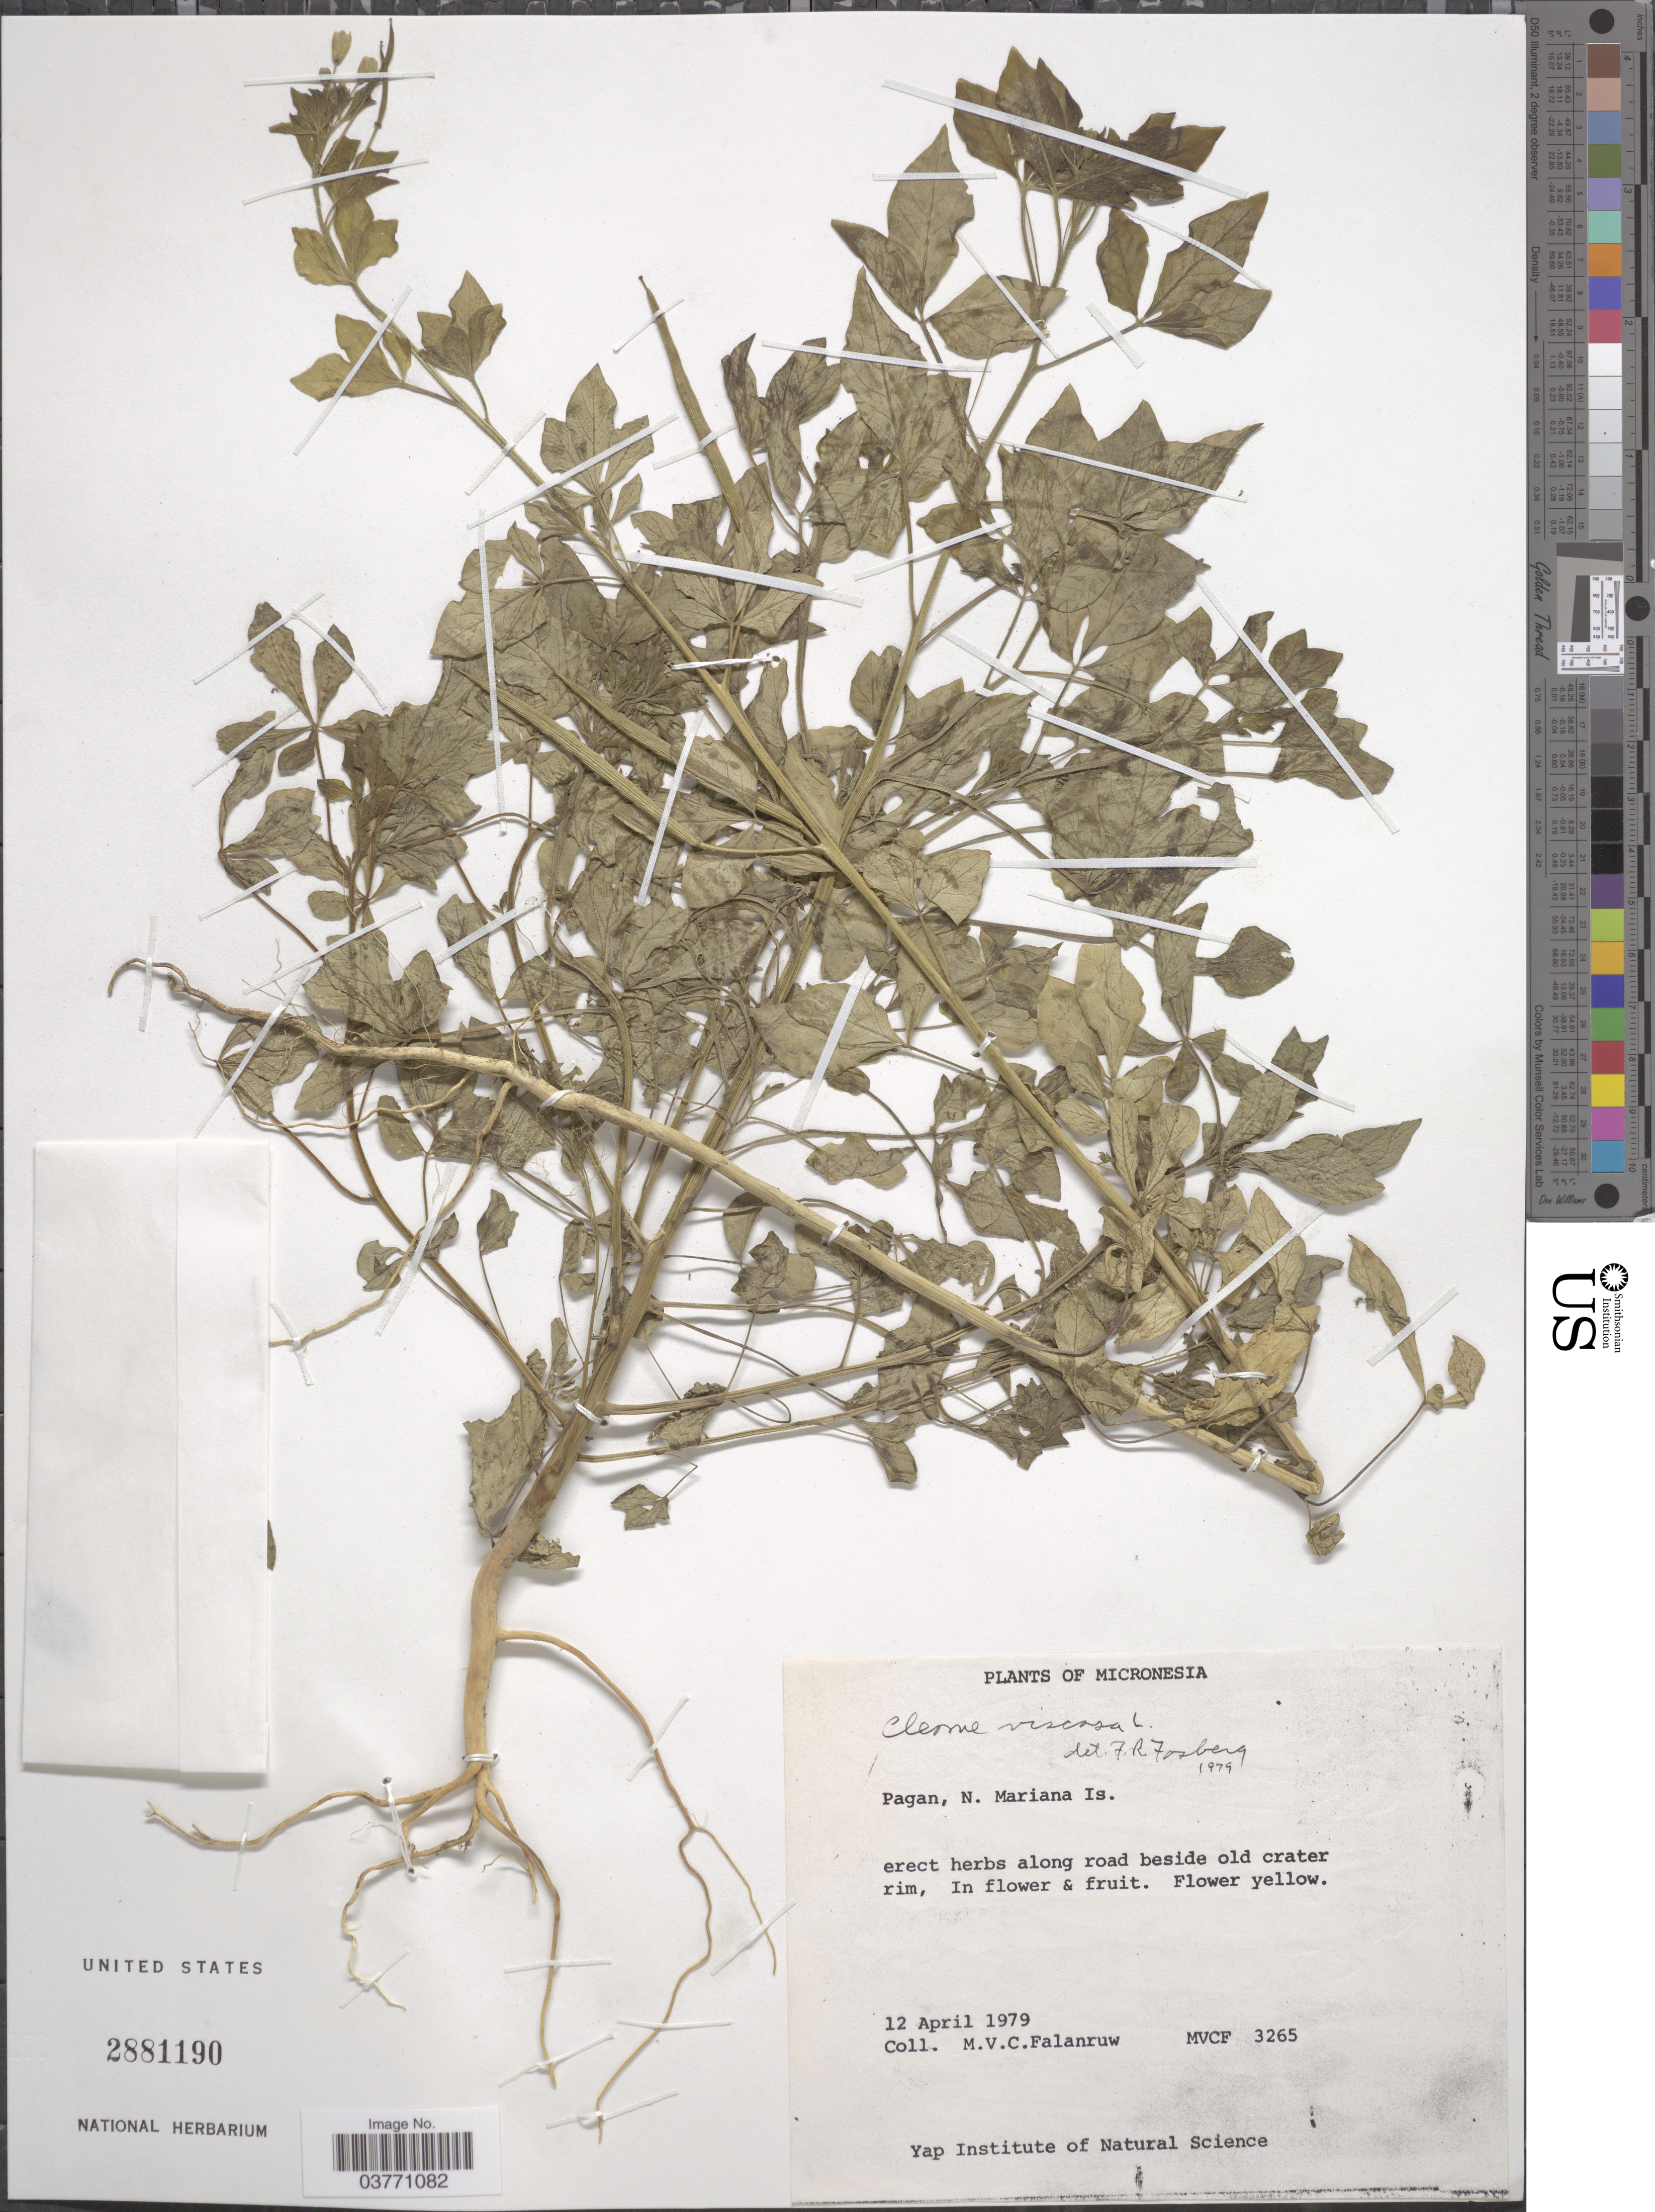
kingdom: Plantae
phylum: Tracheophyta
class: Magnoliopsida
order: Brassicales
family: Cleomaceae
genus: Arivela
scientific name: Arivela viscosa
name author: (L.) Raf.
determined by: Wagner, W. L., (BOT), Smithsonian Institution - National Museum of Natural History (UNITED STATES)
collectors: M. V. Falanruw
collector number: MVCF3265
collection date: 1979-04-12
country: Northern Mariana Islands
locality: Micronesia. Pagan, N. Mariana Is.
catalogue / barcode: US 2881190